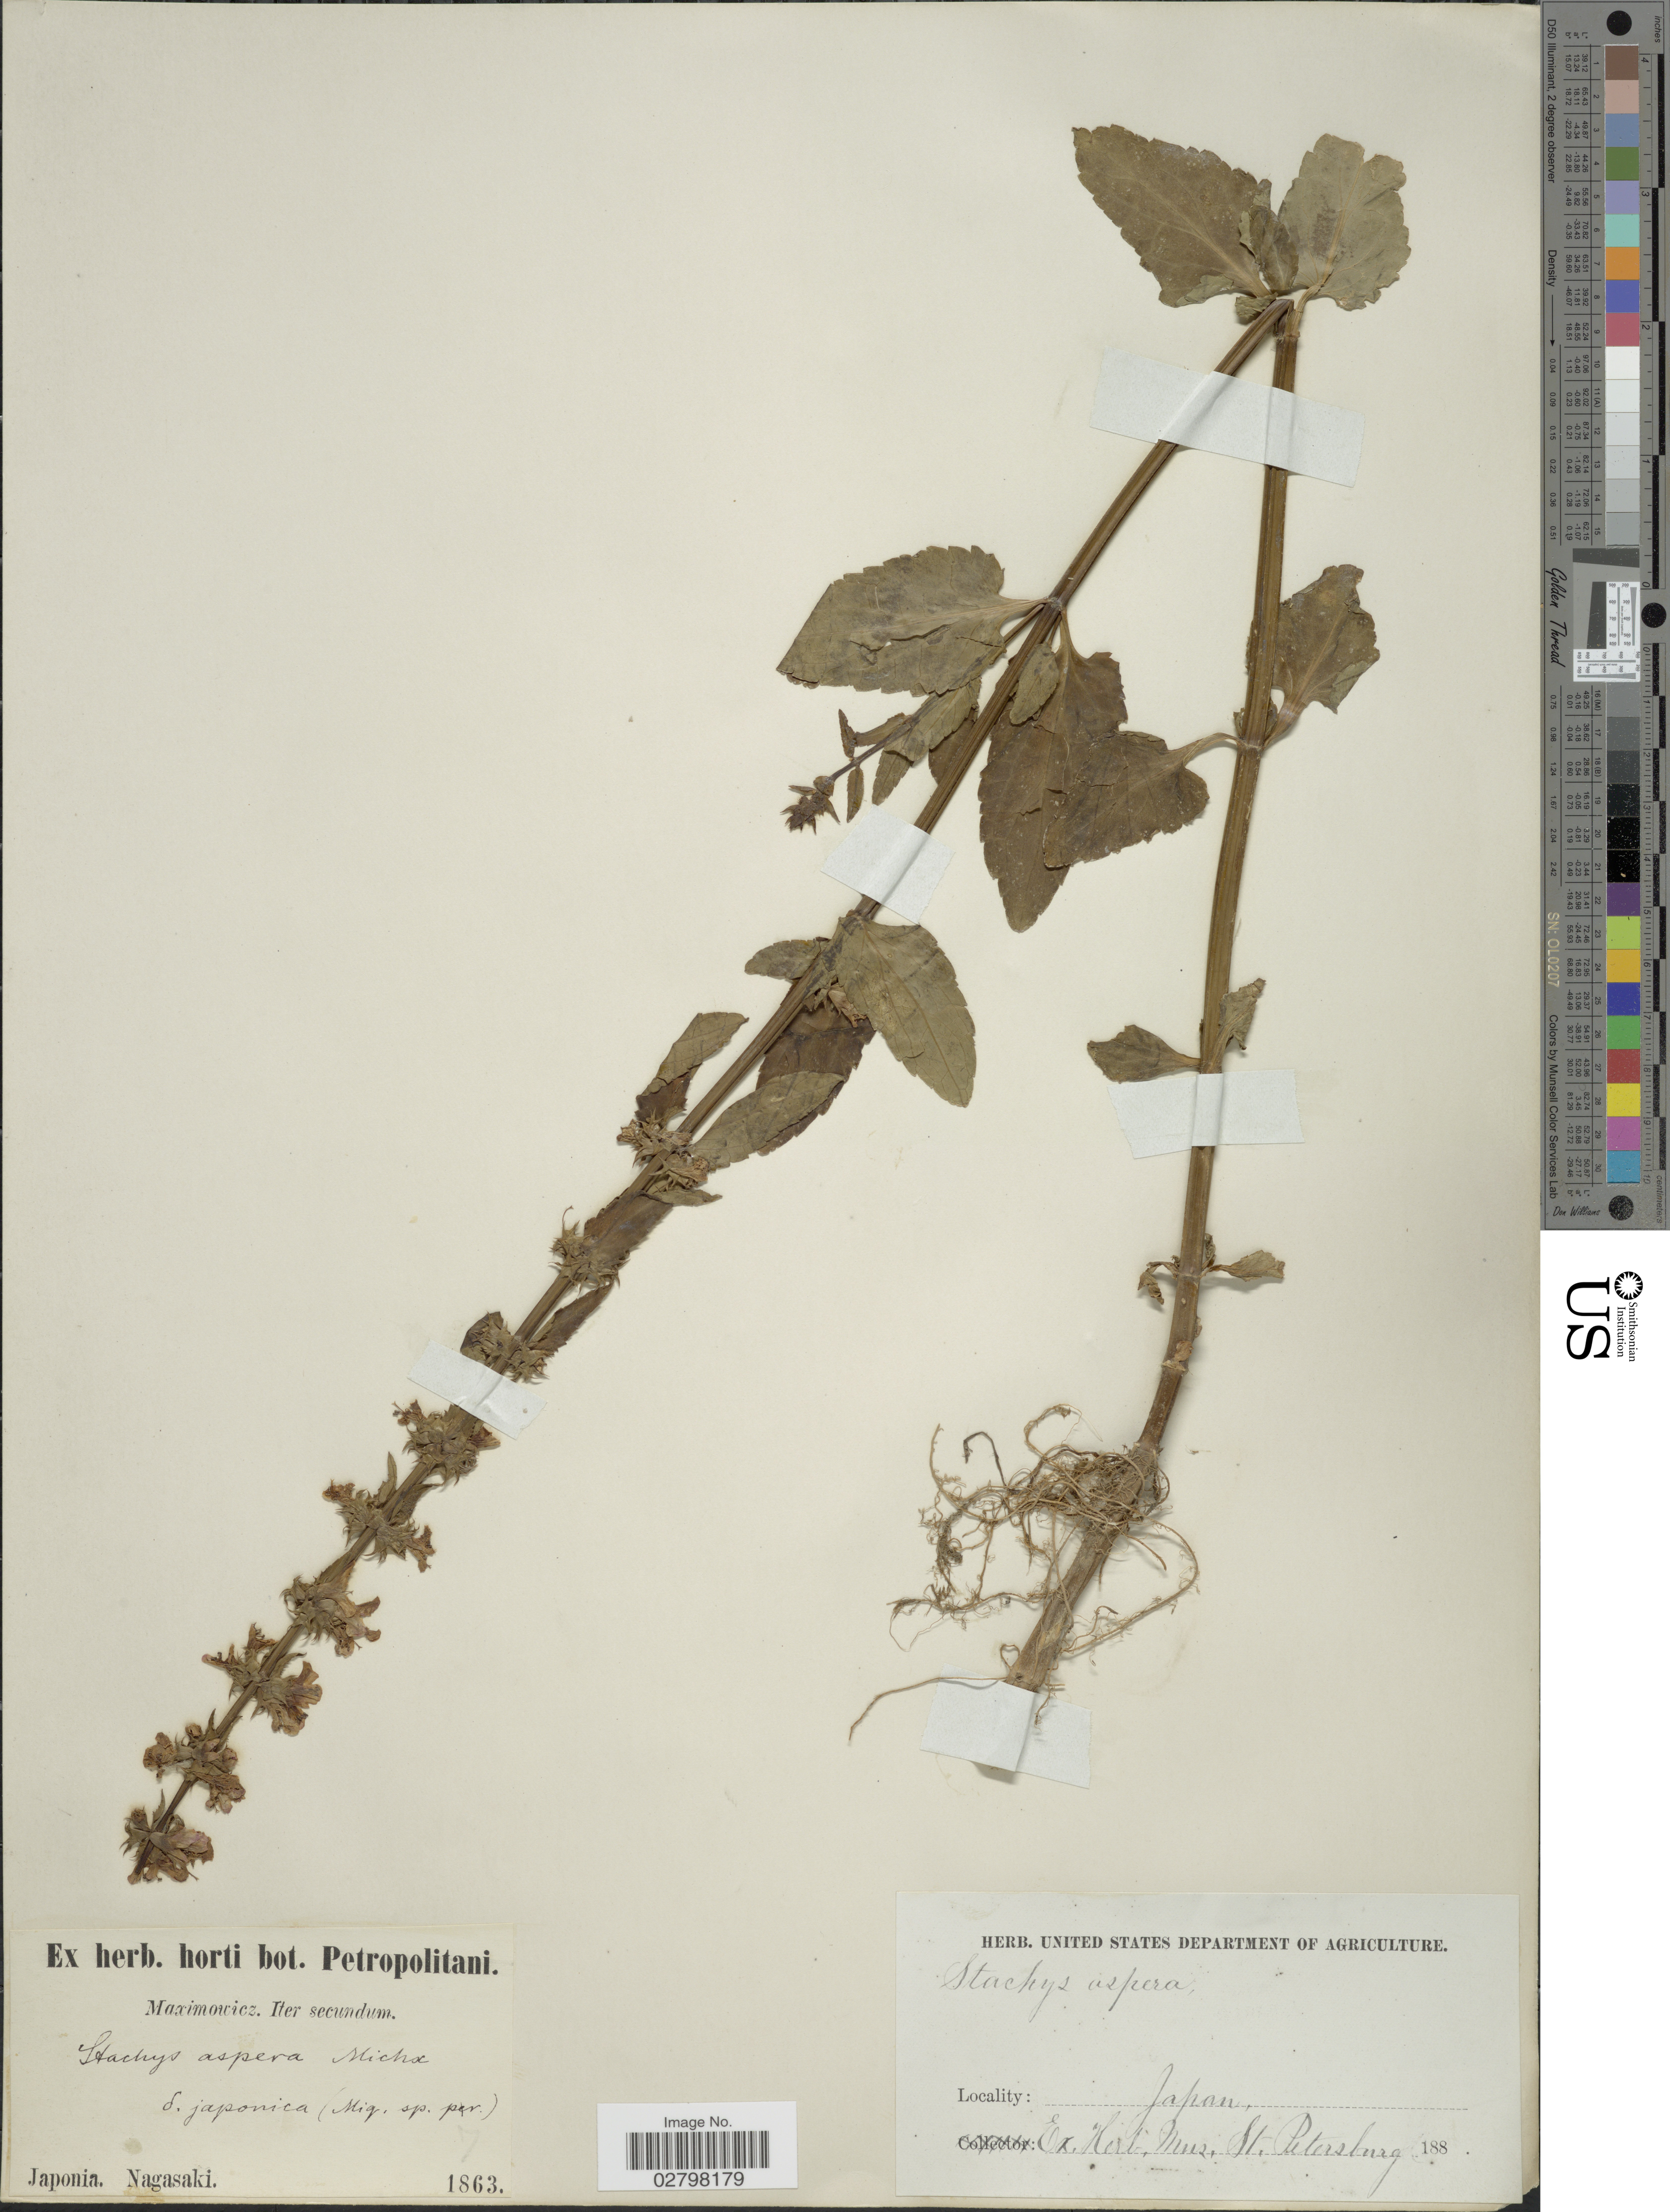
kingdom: Plantae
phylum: Tracheophyta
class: Magnoliopsida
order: Lamiales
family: Lamiaceae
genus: Stachys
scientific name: Stachys aspera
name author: Michx.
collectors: Maximowicz, --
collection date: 1863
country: Japan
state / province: Nagasaki